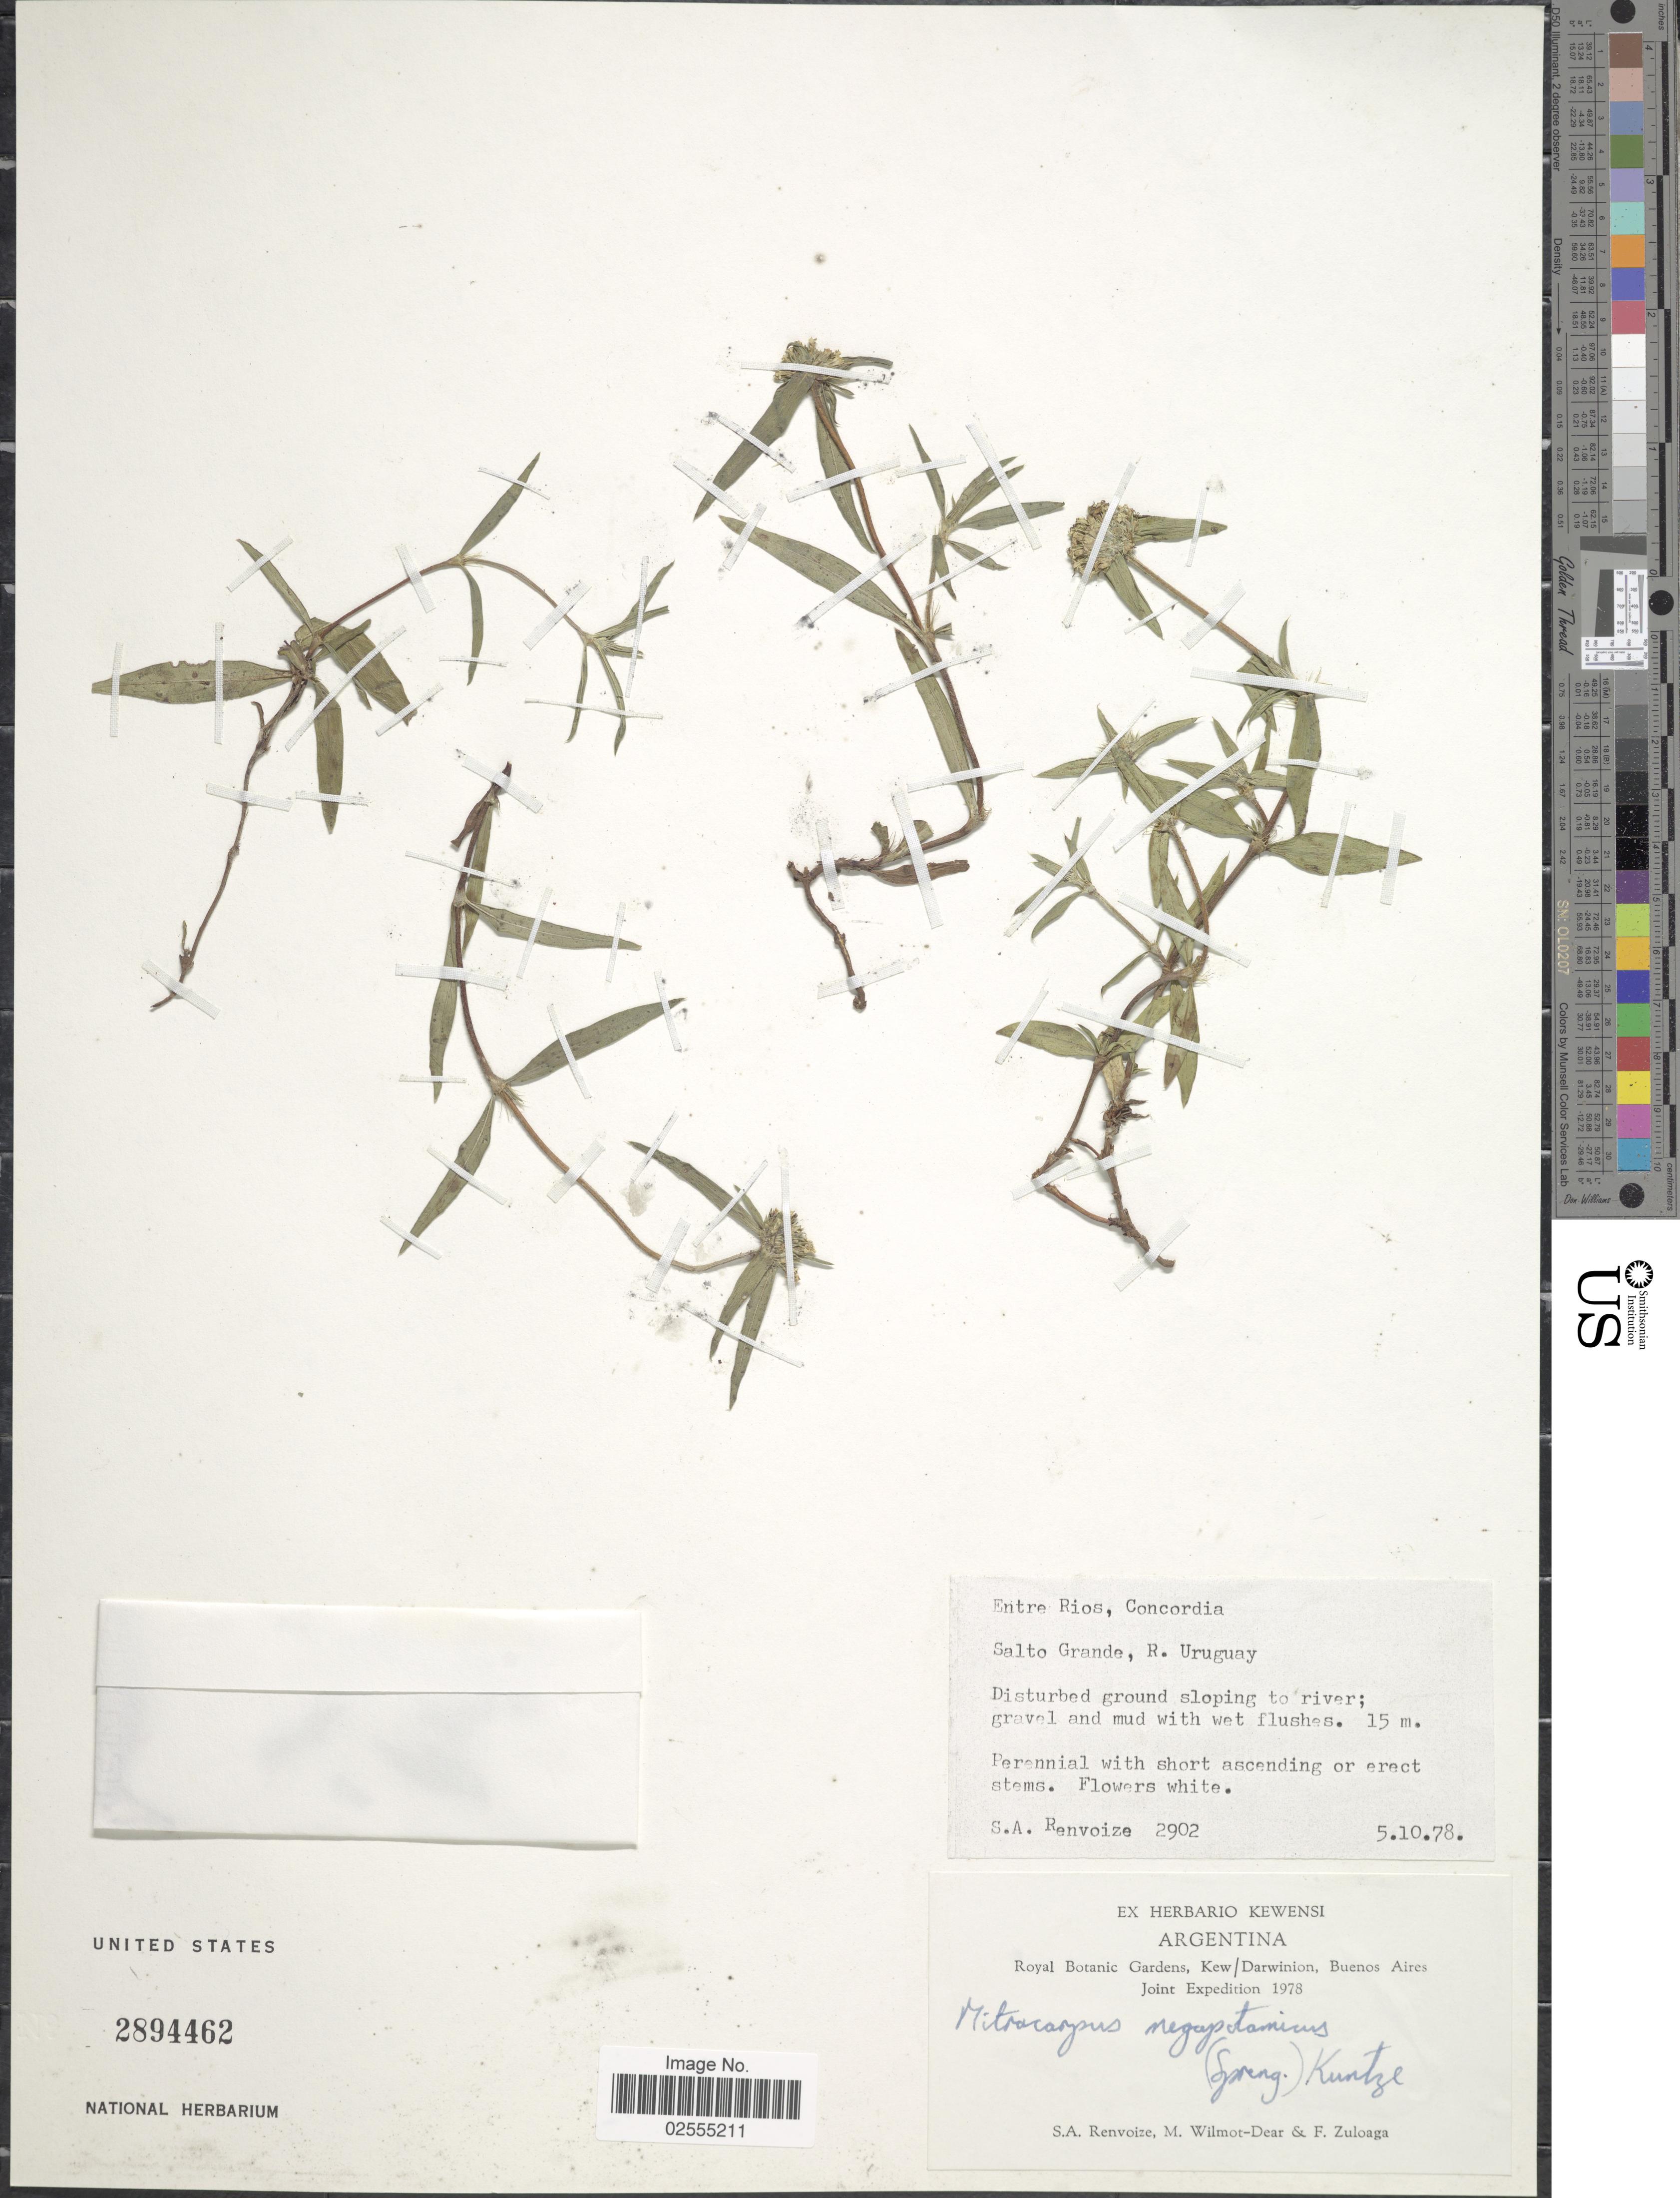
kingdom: Plantae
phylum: Tracheophyta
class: Magnoliopsida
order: Gentianales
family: Rubiaceae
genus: Mitracarpus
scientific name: Mitracarpus megapotamicus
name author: (Spreng.) Kuntze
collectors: S. A. Renvoize, M. Wilmot-Dear & F. Zuloaga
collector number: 2902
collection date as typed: Transcribed d/m/y: 5/10/78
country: Argentina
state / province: Entre Rios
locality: Entre Rios, Concordia, Salto Grande, R. Uruguay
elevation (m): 15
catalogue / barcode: US 2894462